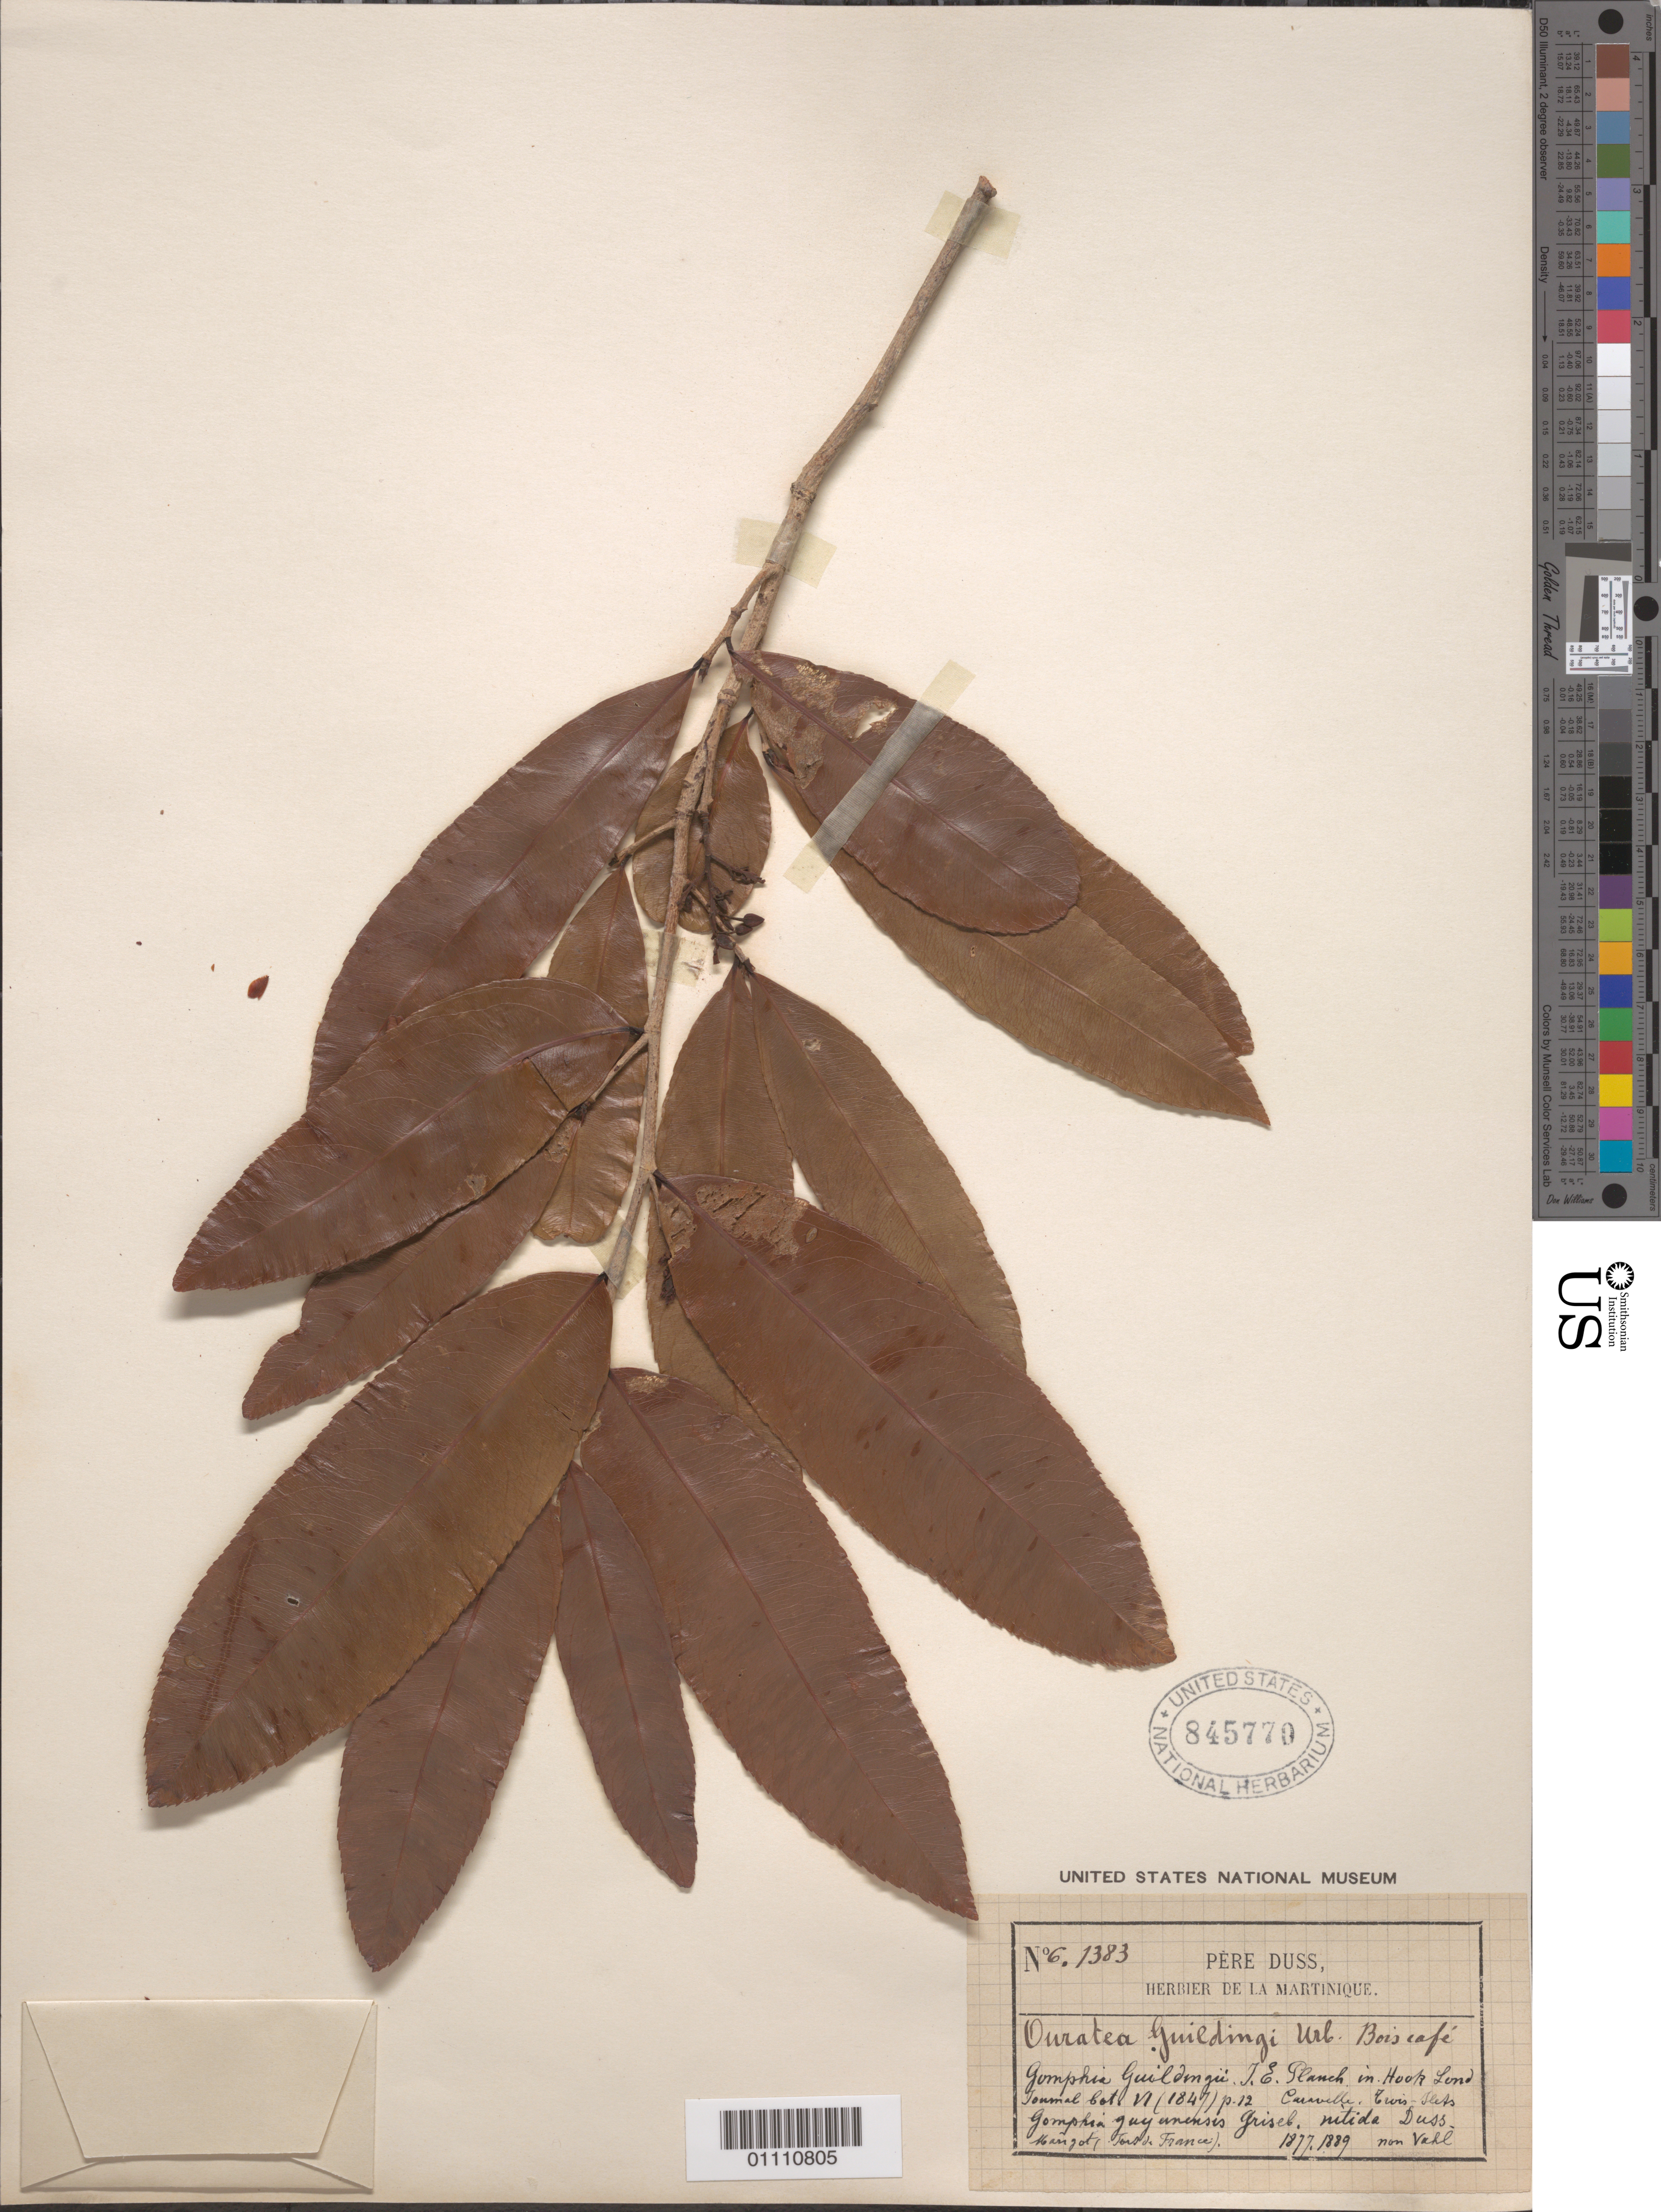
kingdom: Plantae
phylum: Tracheophyta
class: Magnoliopsida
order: Malpighiales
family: Ochnaceae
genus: Ouratea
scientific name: Ouratea guildingii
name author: (Planch.) Urb.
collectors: Père Duss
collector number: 6.1383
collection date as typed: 1877 or -- --- 1889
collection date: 1877 or 1889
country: Martinique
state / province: Fort-de-France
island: Martinique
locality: Marigot (Fort de France)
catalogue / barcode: US 845770